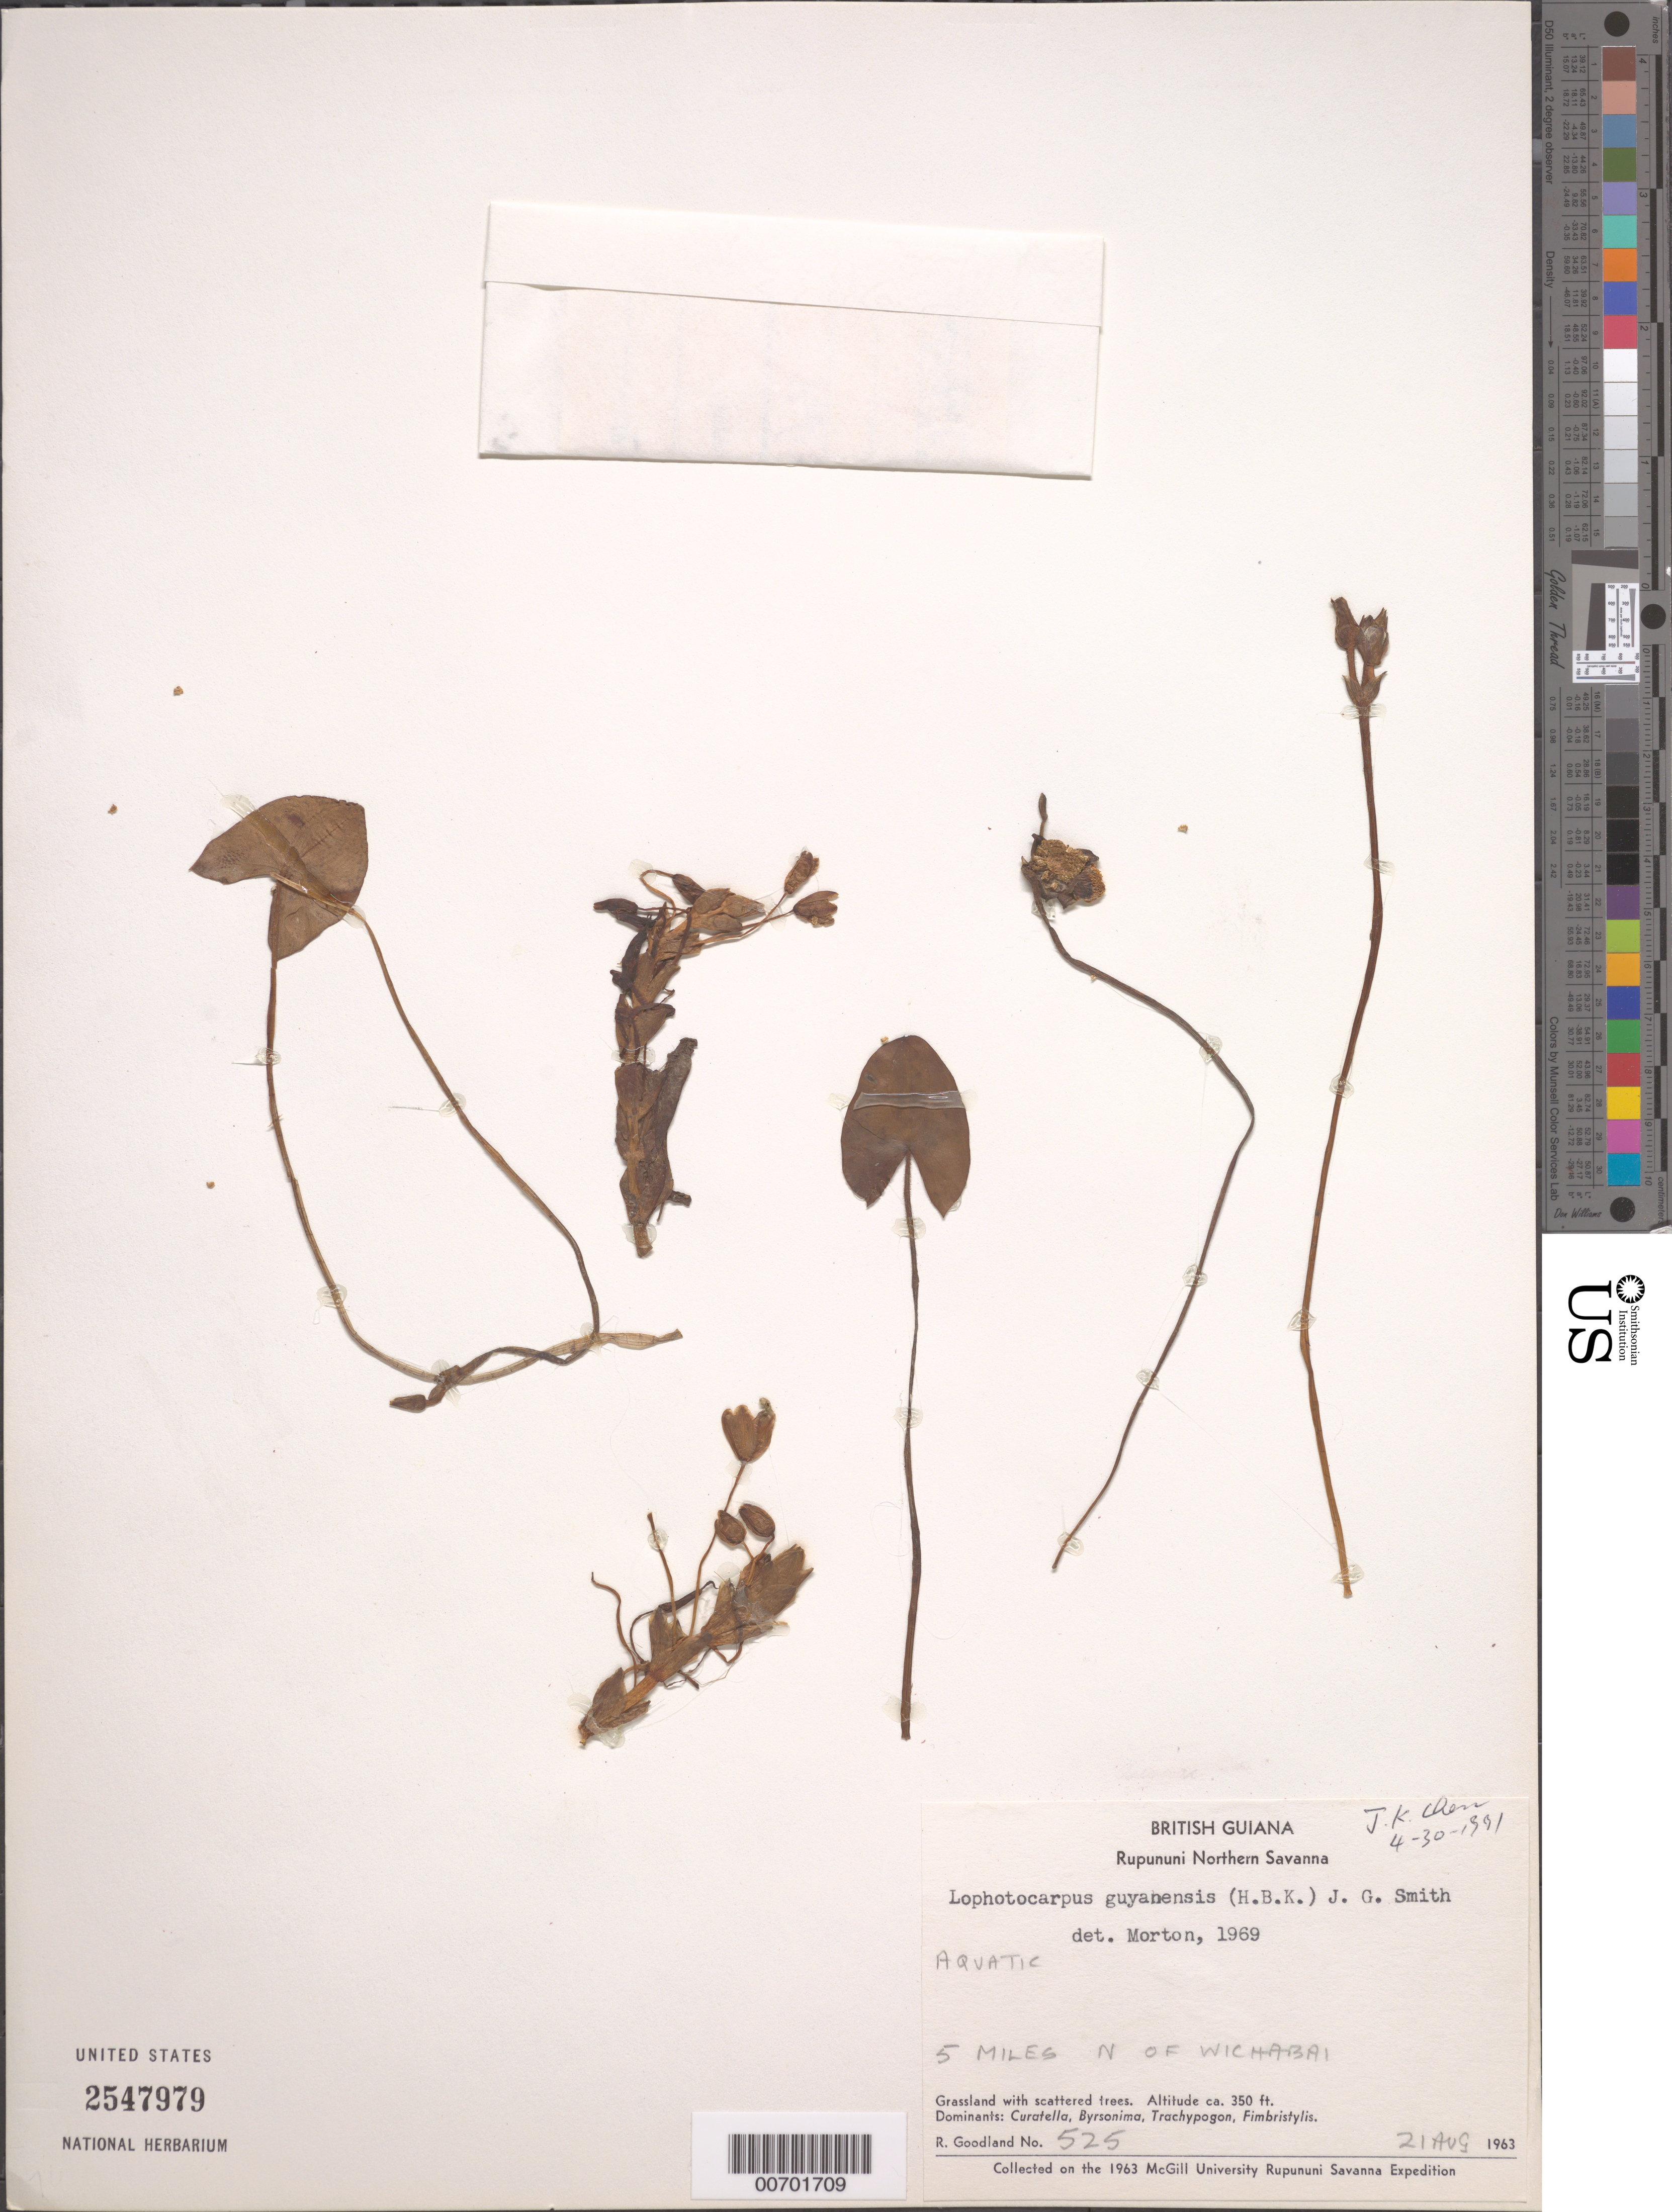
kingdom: Plantae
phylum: Tracheophyta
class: Liliopsida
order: Alismatales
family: Alismataceae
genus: Sagittaria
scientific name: Sagittaria guayanensis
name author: Kunth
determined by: Strong, Mark T., (BOT), Smithsonian Institution - National Museum of Natural History (UNITED STATES)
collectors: R. Goodland & P. Maycock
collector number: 525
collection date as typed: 21-Aug-63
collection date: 1963-08-21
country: Guyana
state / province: U. Takutu-U. Essequibo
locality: Rupununi Northern Savanna, Wichabai, 5 mi. N of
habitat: Grassland with scattered trees. Dominants: Curatella, Byrsonima, Trachypogon, Fimbristylis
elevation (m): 107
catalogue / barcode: US 2547979